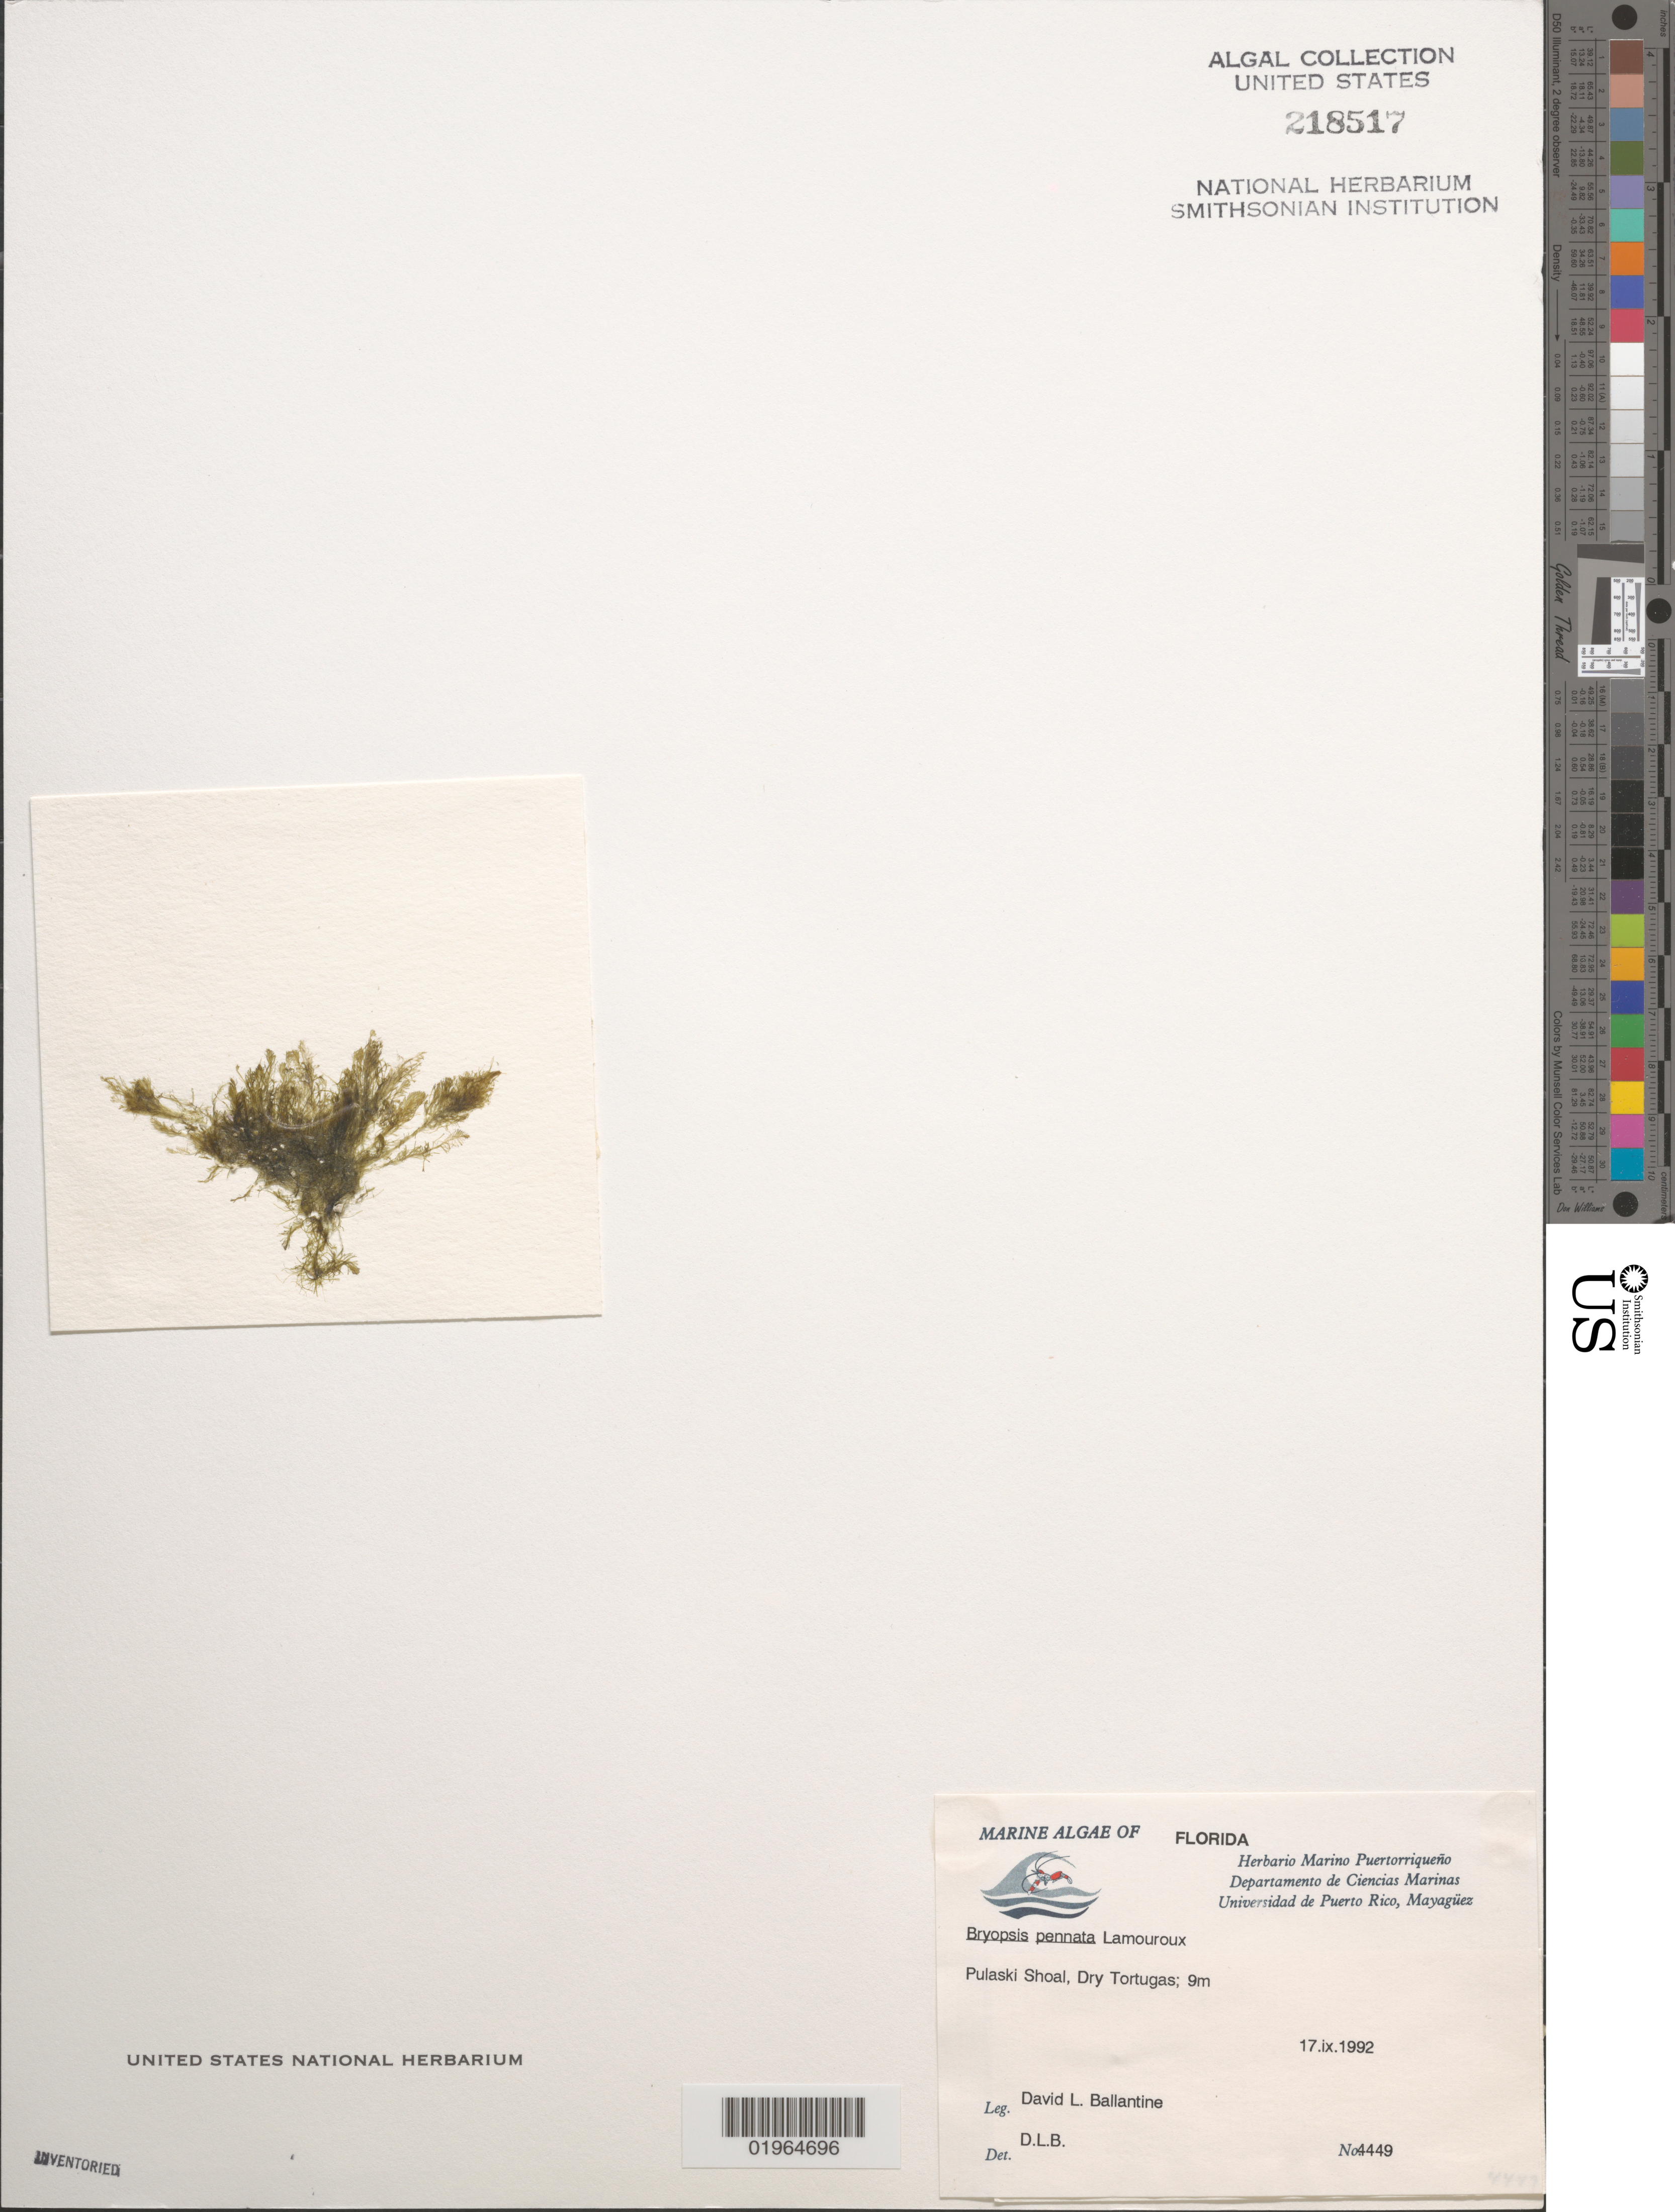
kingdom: Plantae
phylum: Chlorophyta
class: Ulvophyceae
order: Bryopsidales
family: Bryopsidaceae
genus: Bryopsis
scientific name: Bryopsis pennata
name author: J.V.Lamouroux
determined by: Ballantine, D. L.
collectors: D.L. Ballantine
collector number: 4449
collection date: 1992-09-17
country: United States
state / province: Florida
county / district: Monroe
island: Dry Tortugas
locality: Dry Tortugas National Park, Pulaski Shoal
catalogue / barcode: US 218517